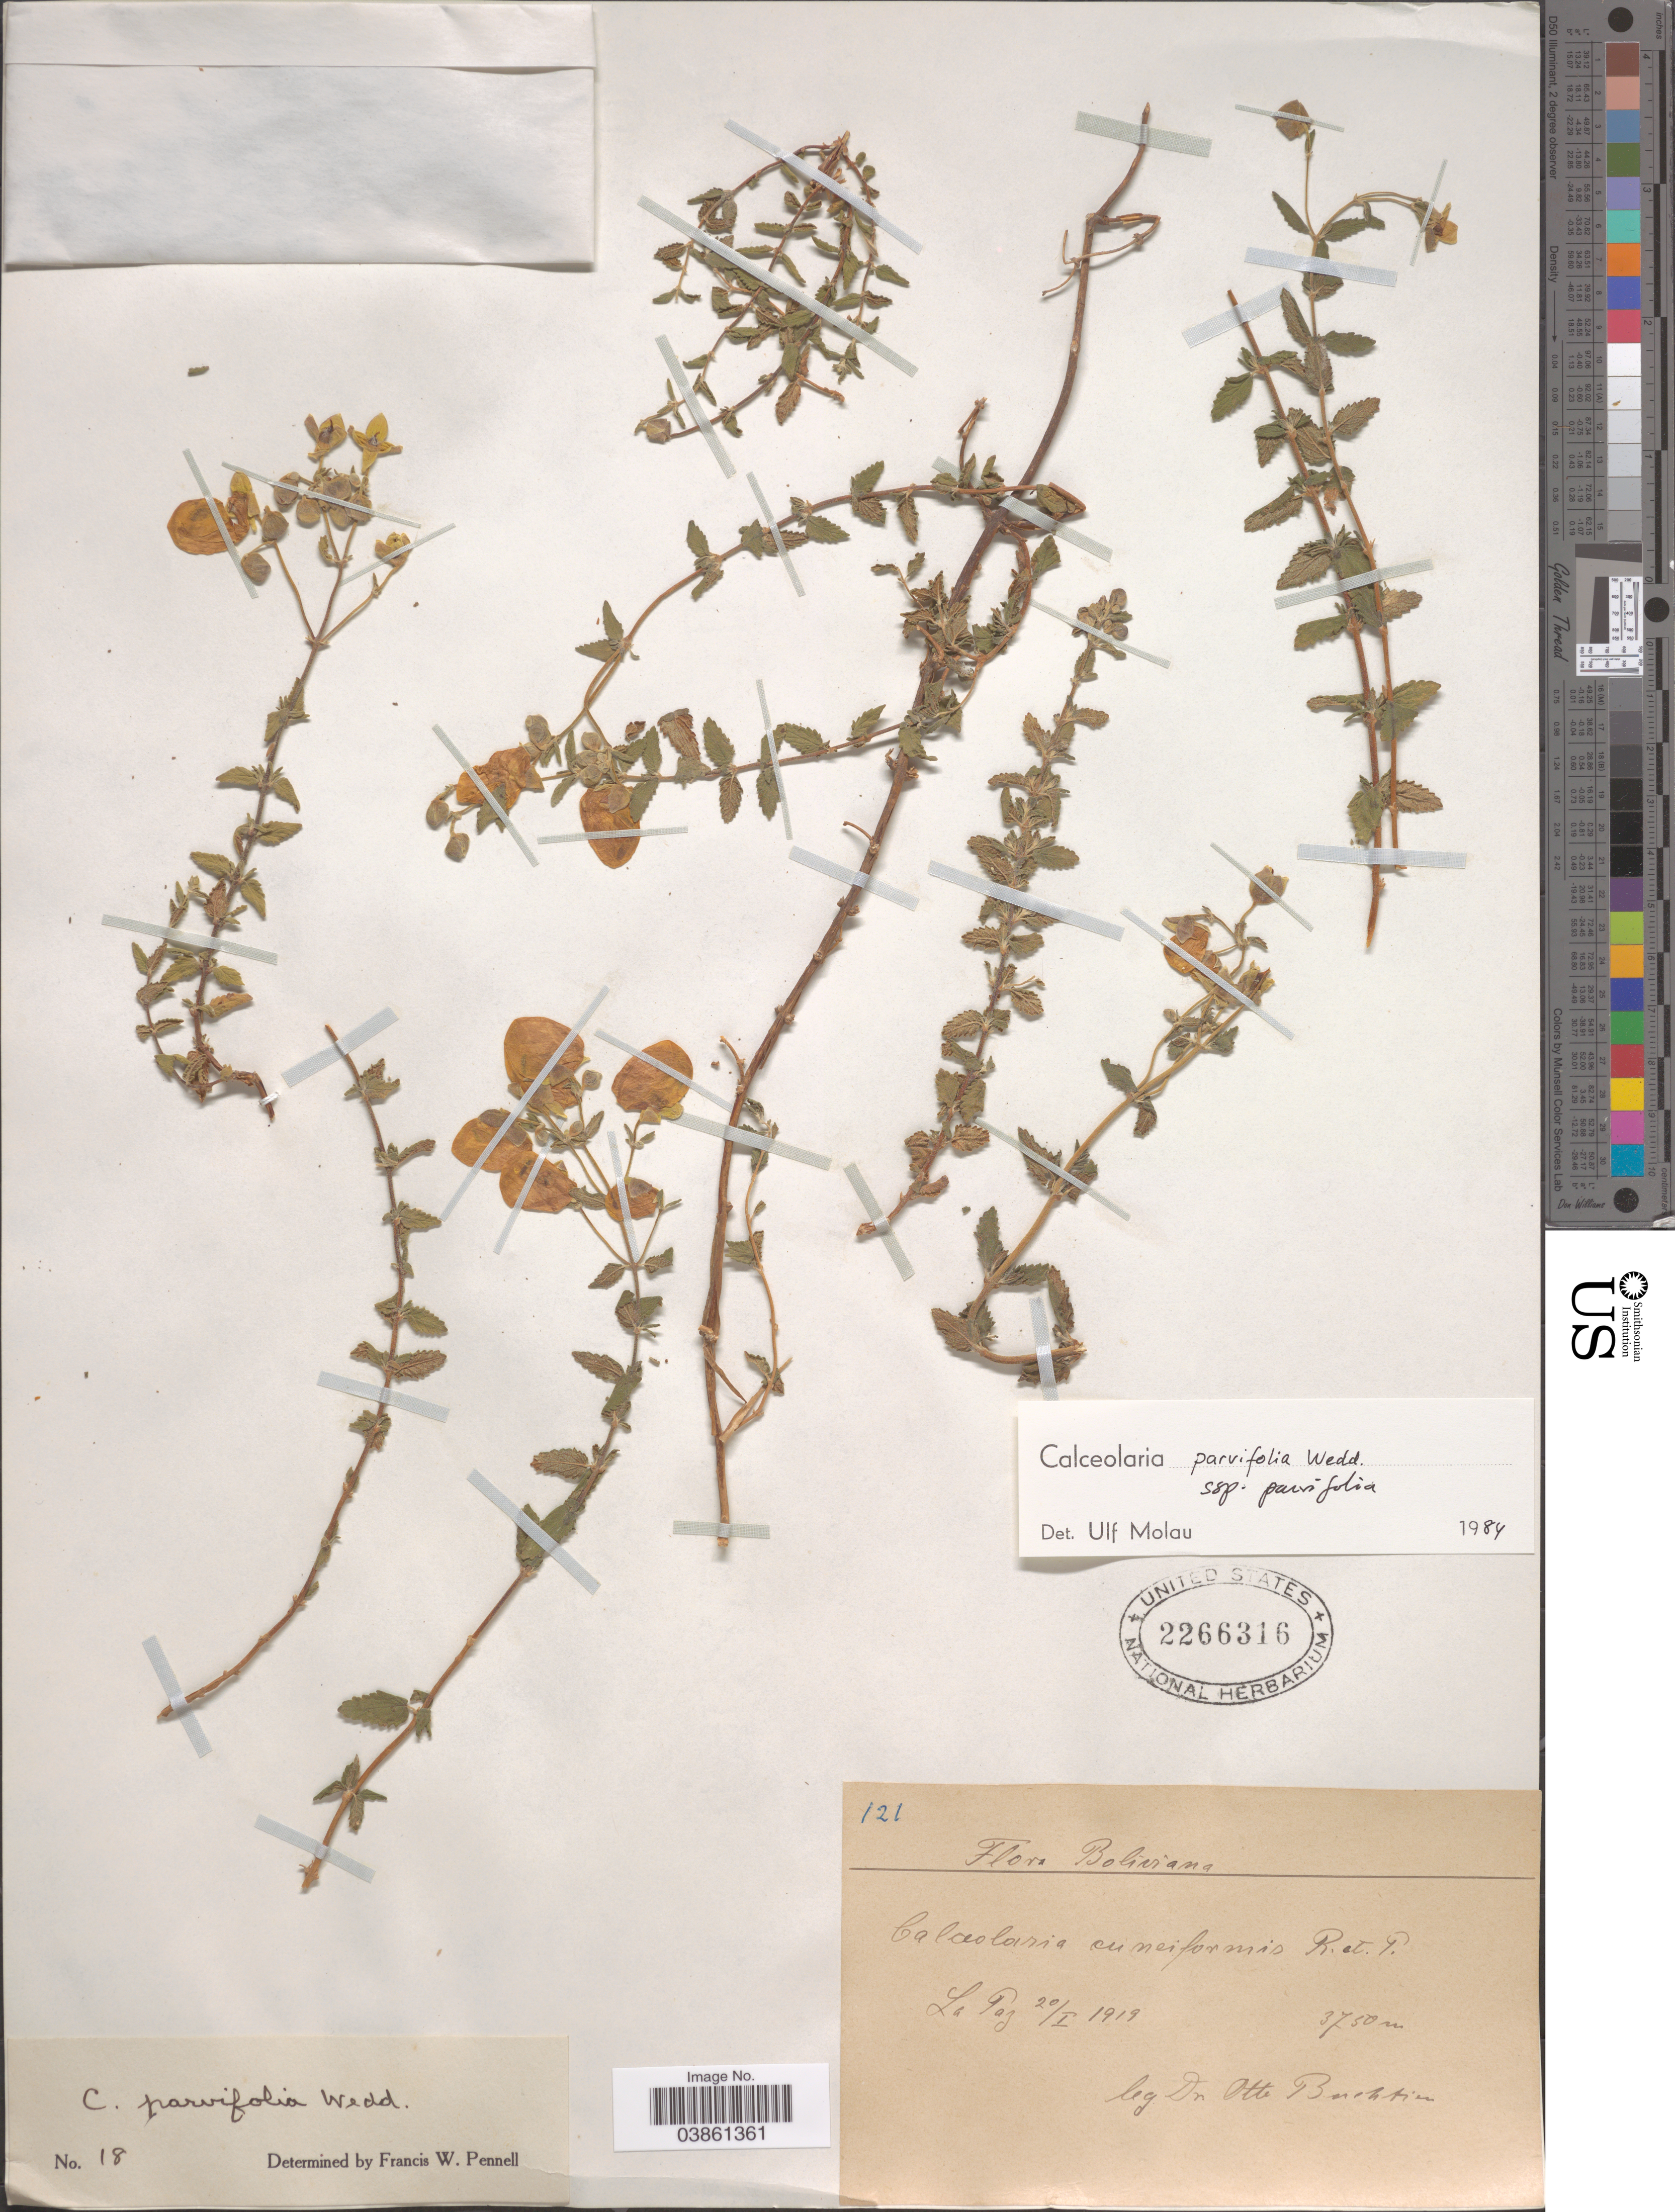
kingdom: Plantae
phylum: Tracheophyta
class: Magnoliopsida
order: Lamiales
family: Calceolariaceae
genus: Calceolaria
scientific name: Calceolaria parvifolia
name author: Wedd.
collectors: O. Buchtien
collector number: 121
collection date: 1919-01-20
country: Bolivia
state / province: La Paz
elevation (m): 3750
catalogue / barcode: US 2266316